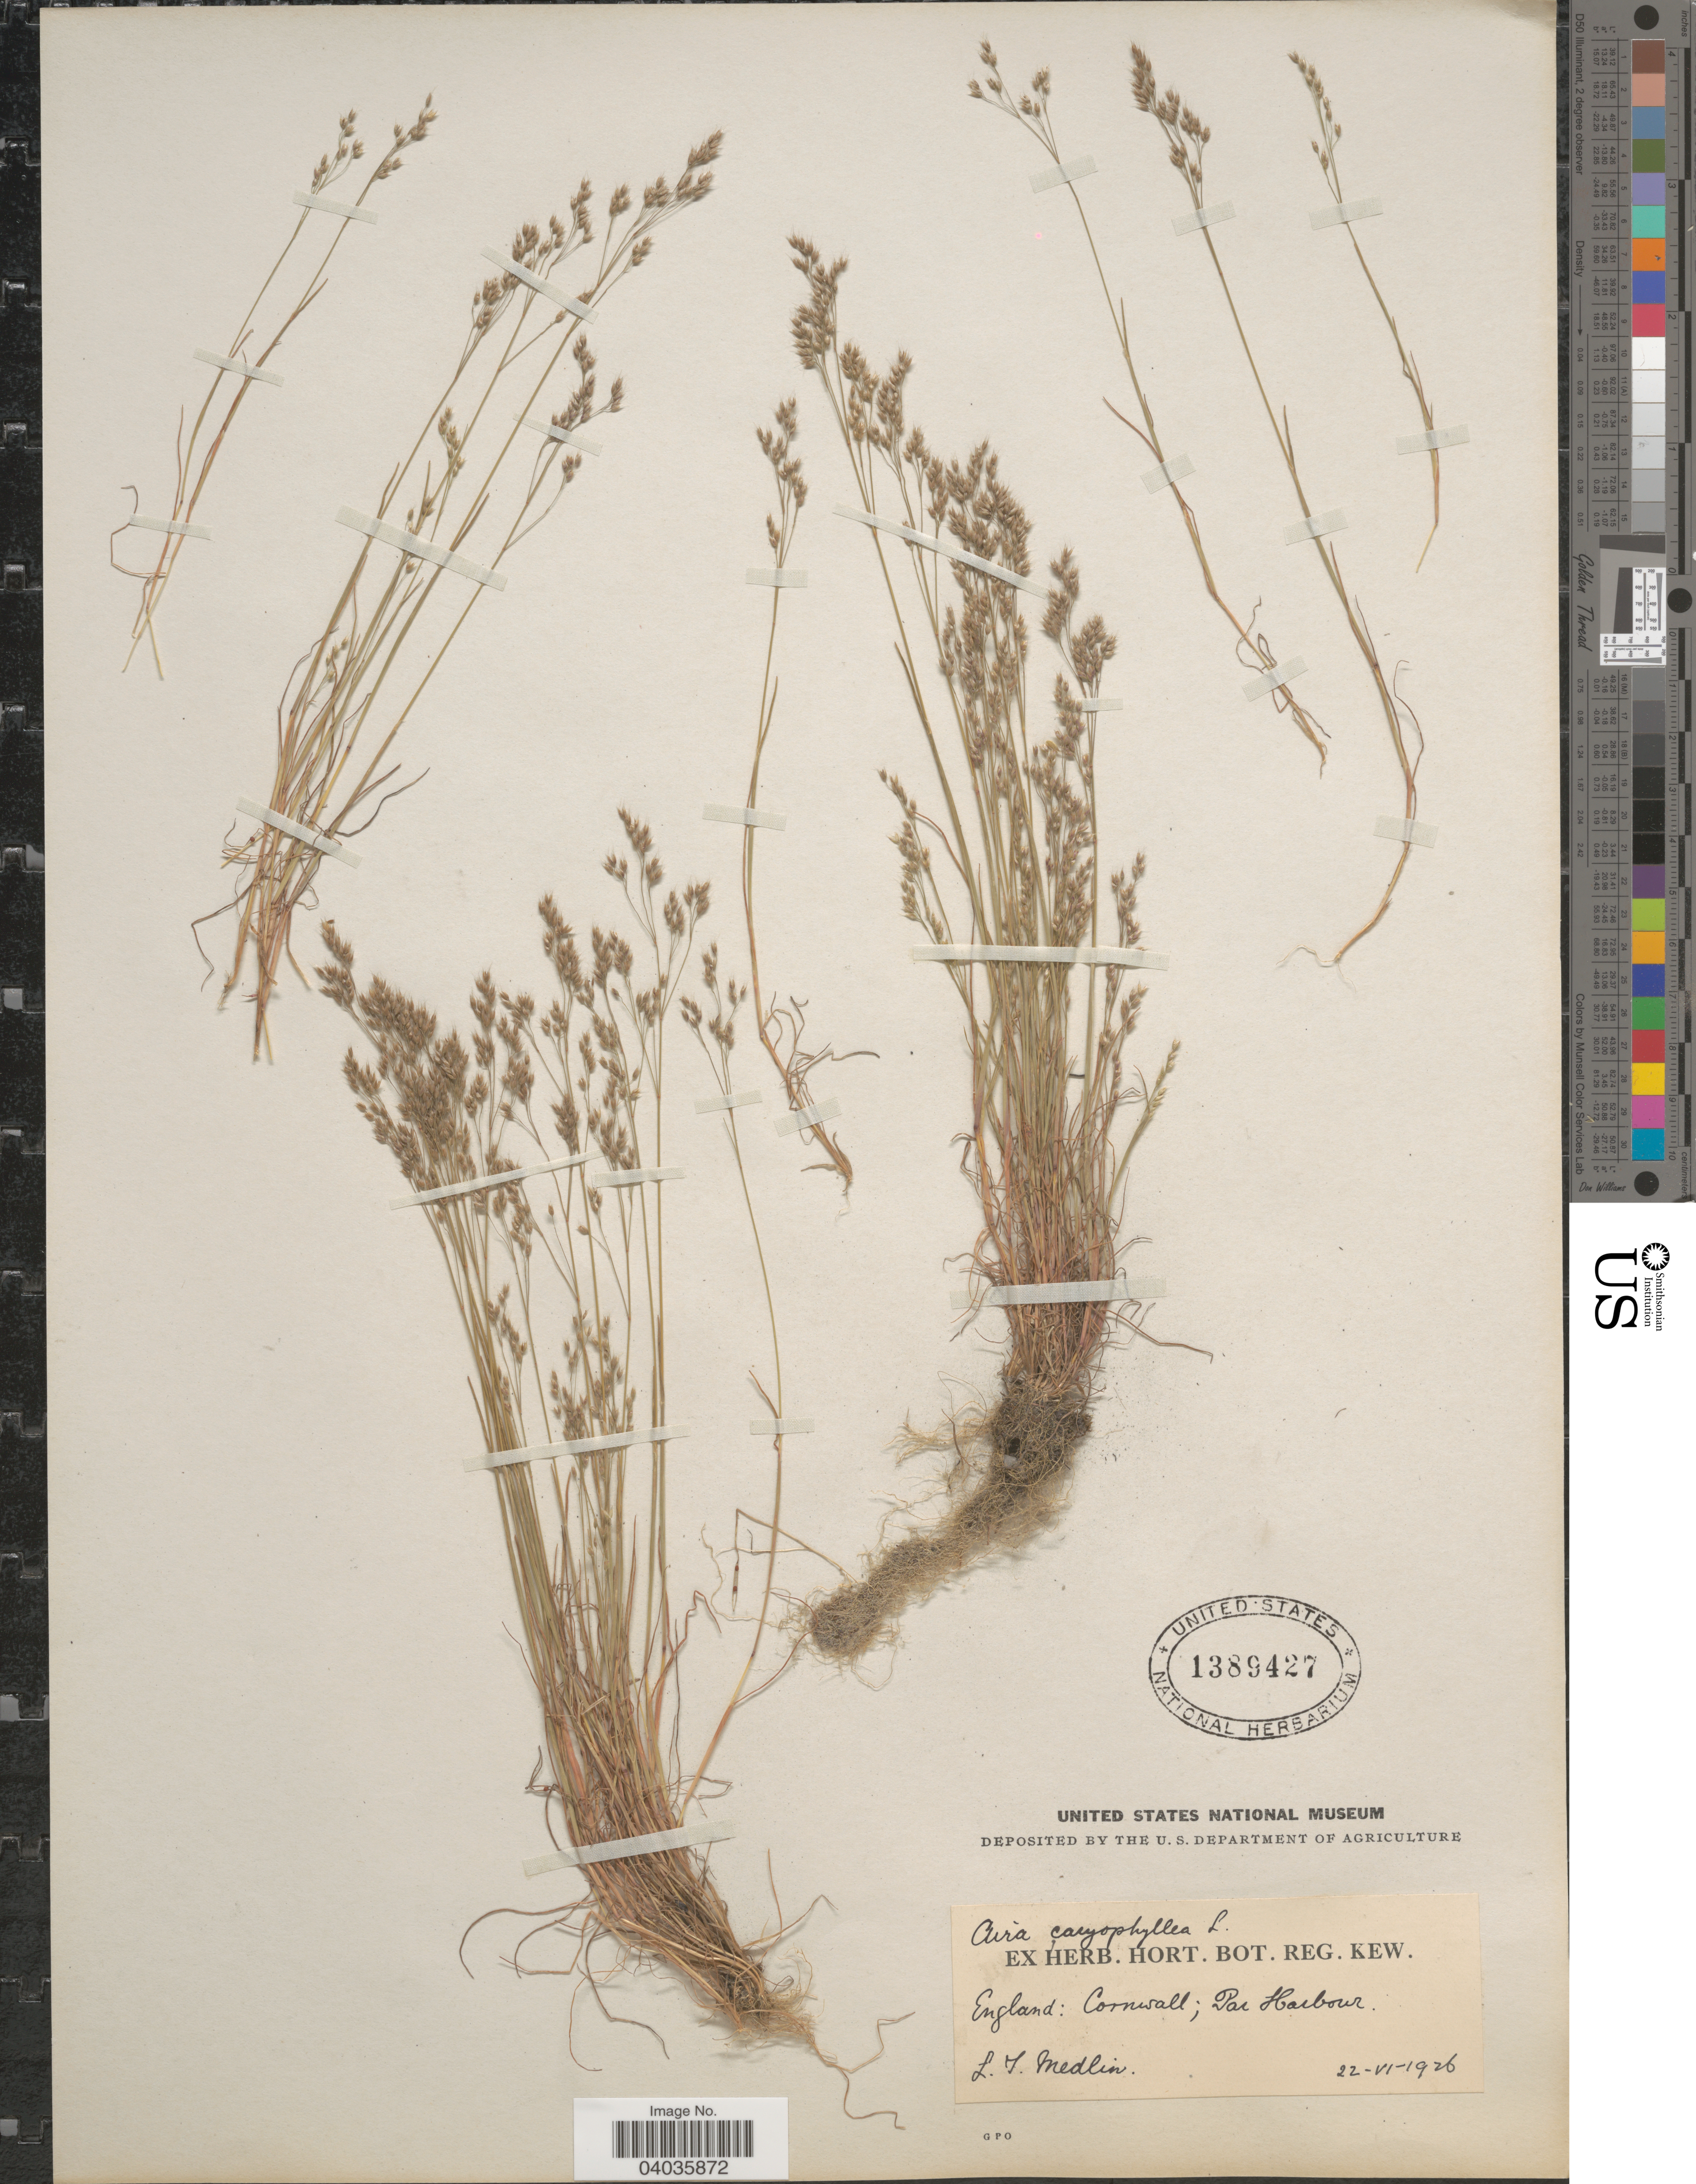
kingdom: Plantae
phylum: Tracheophyta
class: Liliopsida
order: Poales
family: Poaceae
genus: Aira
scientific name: Aira caryophyllea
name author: L.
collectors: L. Medlin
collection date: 1926-06-22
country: United Kingdom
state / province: England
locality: Cornwall; Par Harbour.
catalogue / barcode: US 1389427